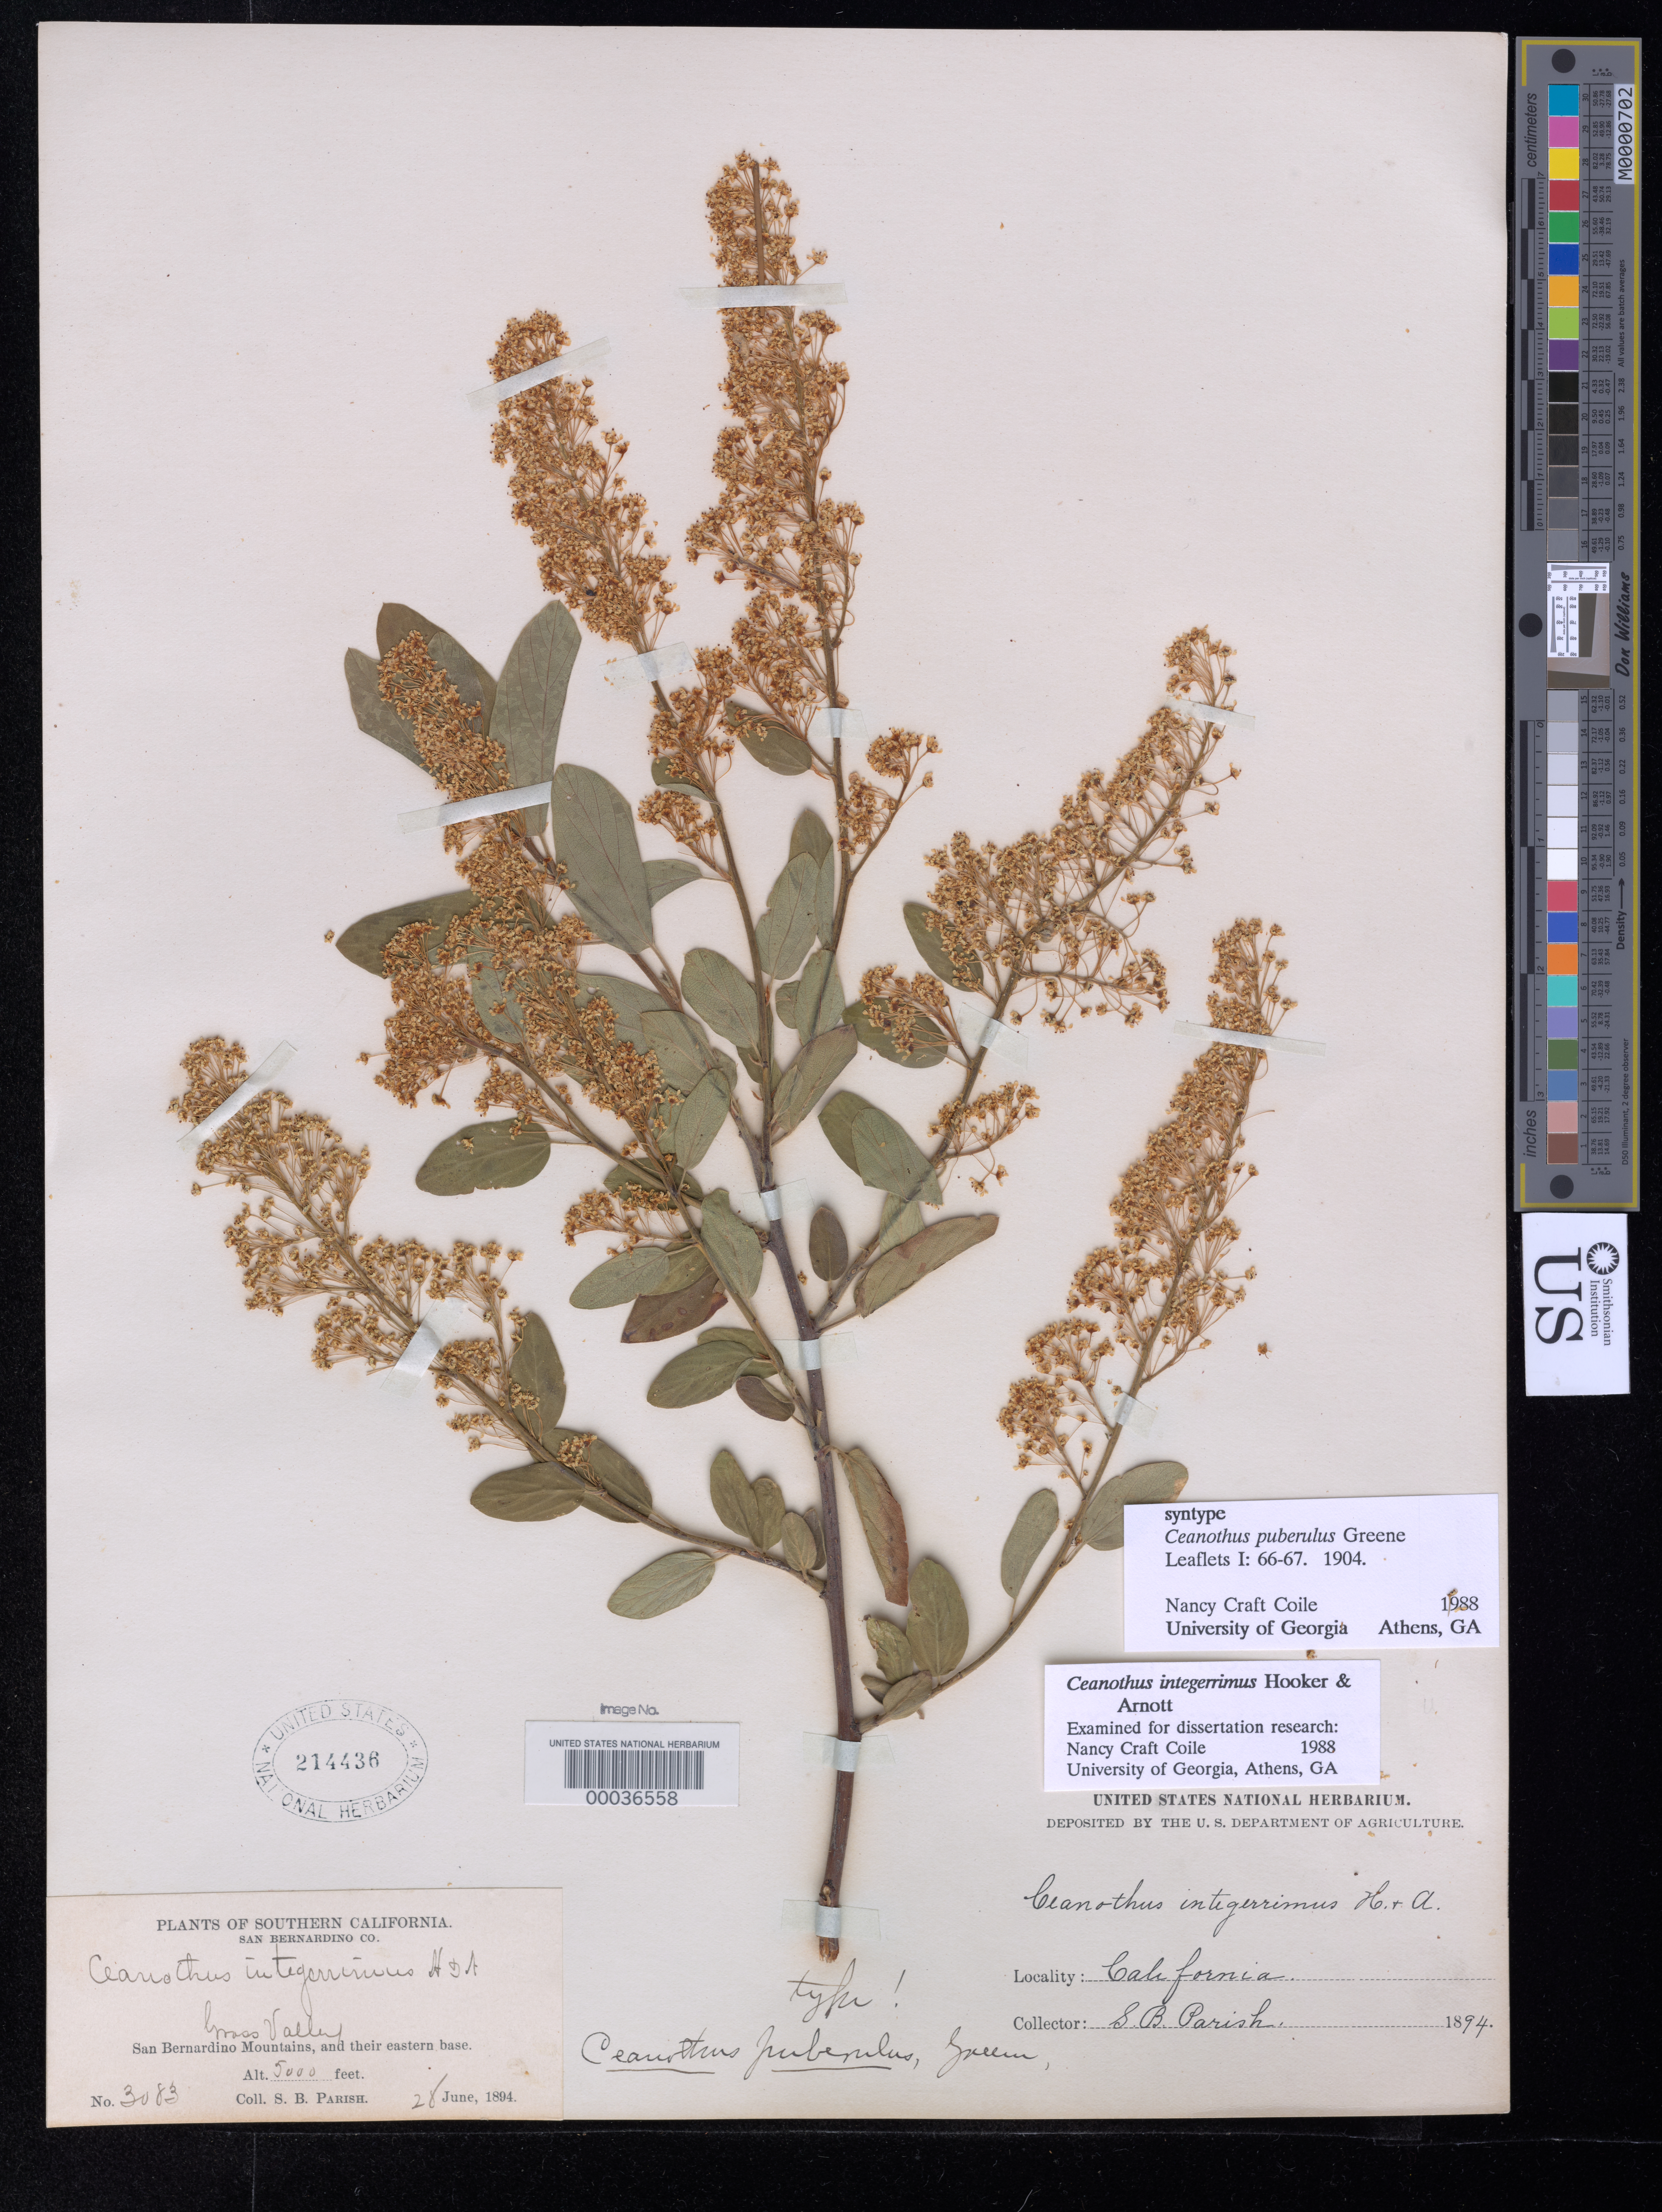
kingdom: Plantae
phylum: Tracheophyta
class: Magnoliopsida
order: Rosales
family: Rhamnaceae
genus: Ceanothus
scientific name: Ceanothus puberulus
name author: Greene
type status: Syntype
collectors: S. B. Parish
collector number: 3083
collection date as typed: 28 Jun 1894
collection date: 1894-06-28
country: United States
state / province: California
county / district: San Bernardino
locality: Grass Valley.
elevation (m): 1524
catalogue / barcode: US 214436